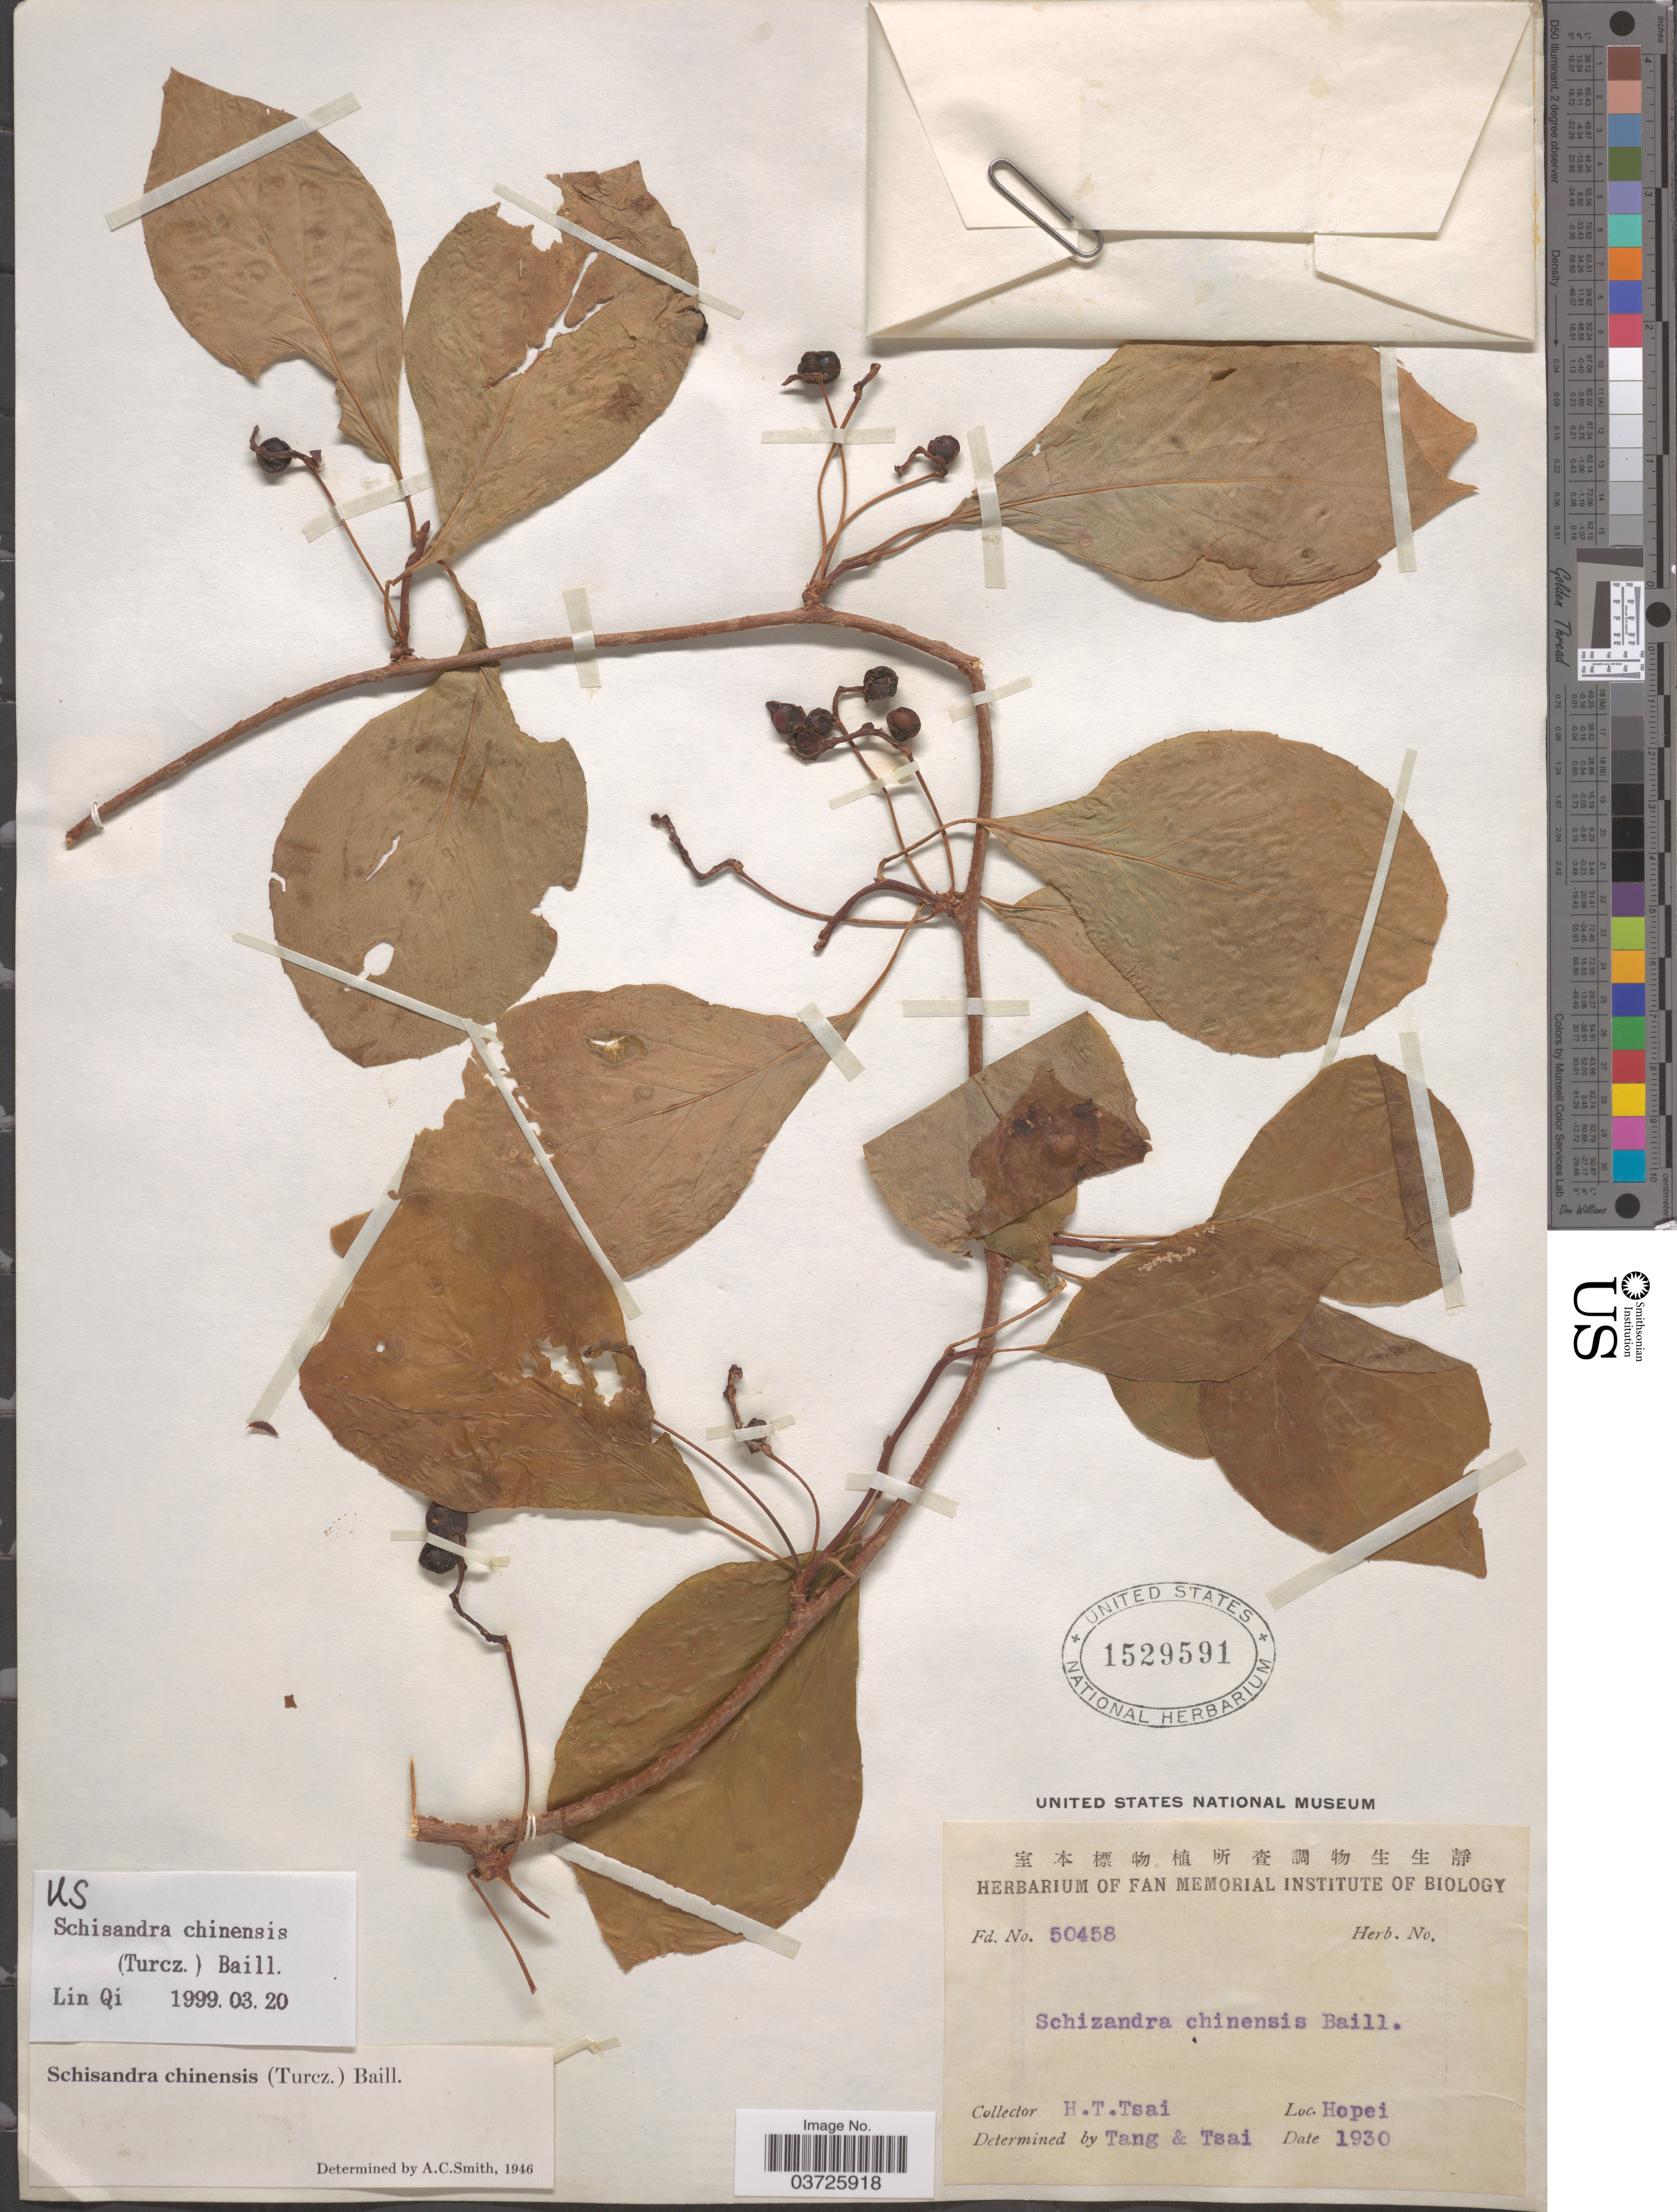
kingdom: Plantae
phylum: Tracheophyta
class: Magnoliopsida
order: Austrobaileyales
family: Schisandraceae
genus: Schisandra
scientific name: Schisandra chinensis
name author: (Turcz.) Baill.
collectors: H. Tsai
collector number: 50458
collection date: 1930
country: China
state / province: Hebei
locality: Hopei.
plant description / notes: Fruit temporarily sampled for micro-CT scanning.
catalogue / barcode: US 1529591